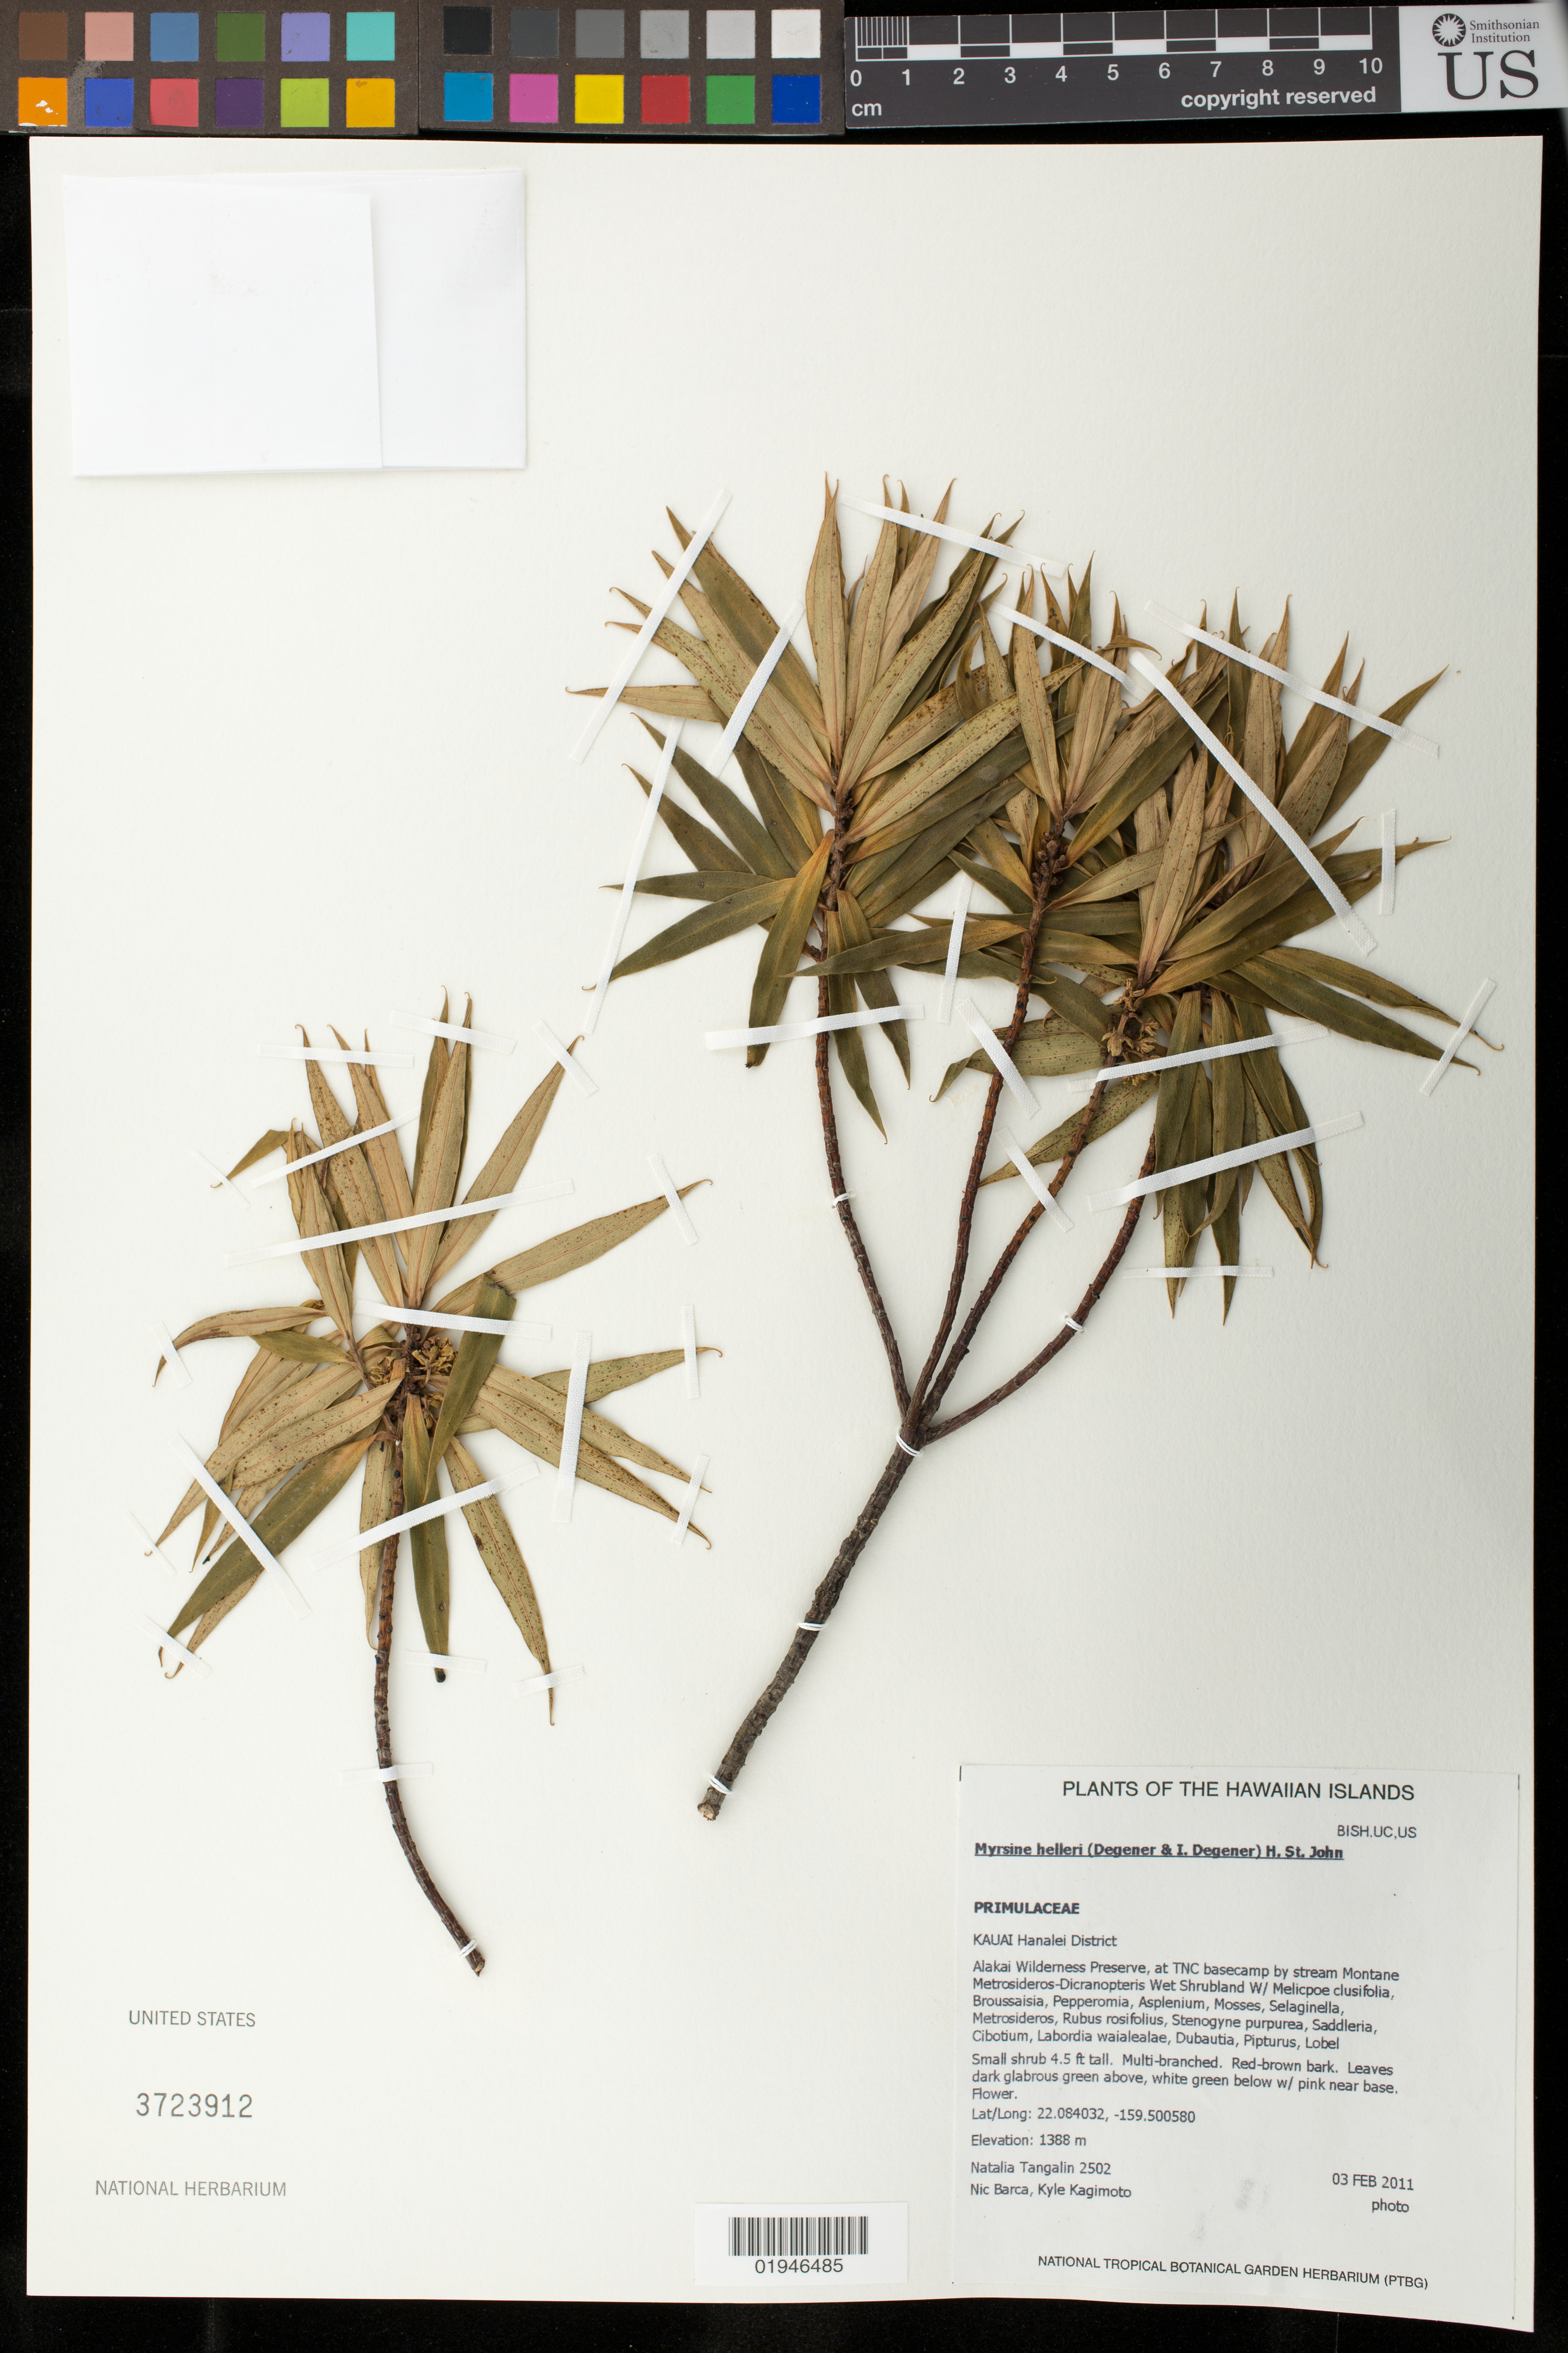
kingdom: Plantae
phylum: Tracheophyta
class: Magnoliopsida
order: Ericales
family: Primulaceae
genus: Myrsine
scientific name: Myrsine helleri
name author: (O. Deg. & I. Deg.) H. St. John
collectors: N. Tangalin, N. Barca & K. Kagimoto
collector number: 2502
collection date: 2011-02-03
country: United States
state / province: Hawaii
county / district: Kauai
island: Kaua'i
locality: Hanalei District, Alakai Wilderness Preserve, at TNC basecamp by stream.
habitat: Montane wet shrubland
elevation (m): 1388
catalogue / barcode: US 3723912